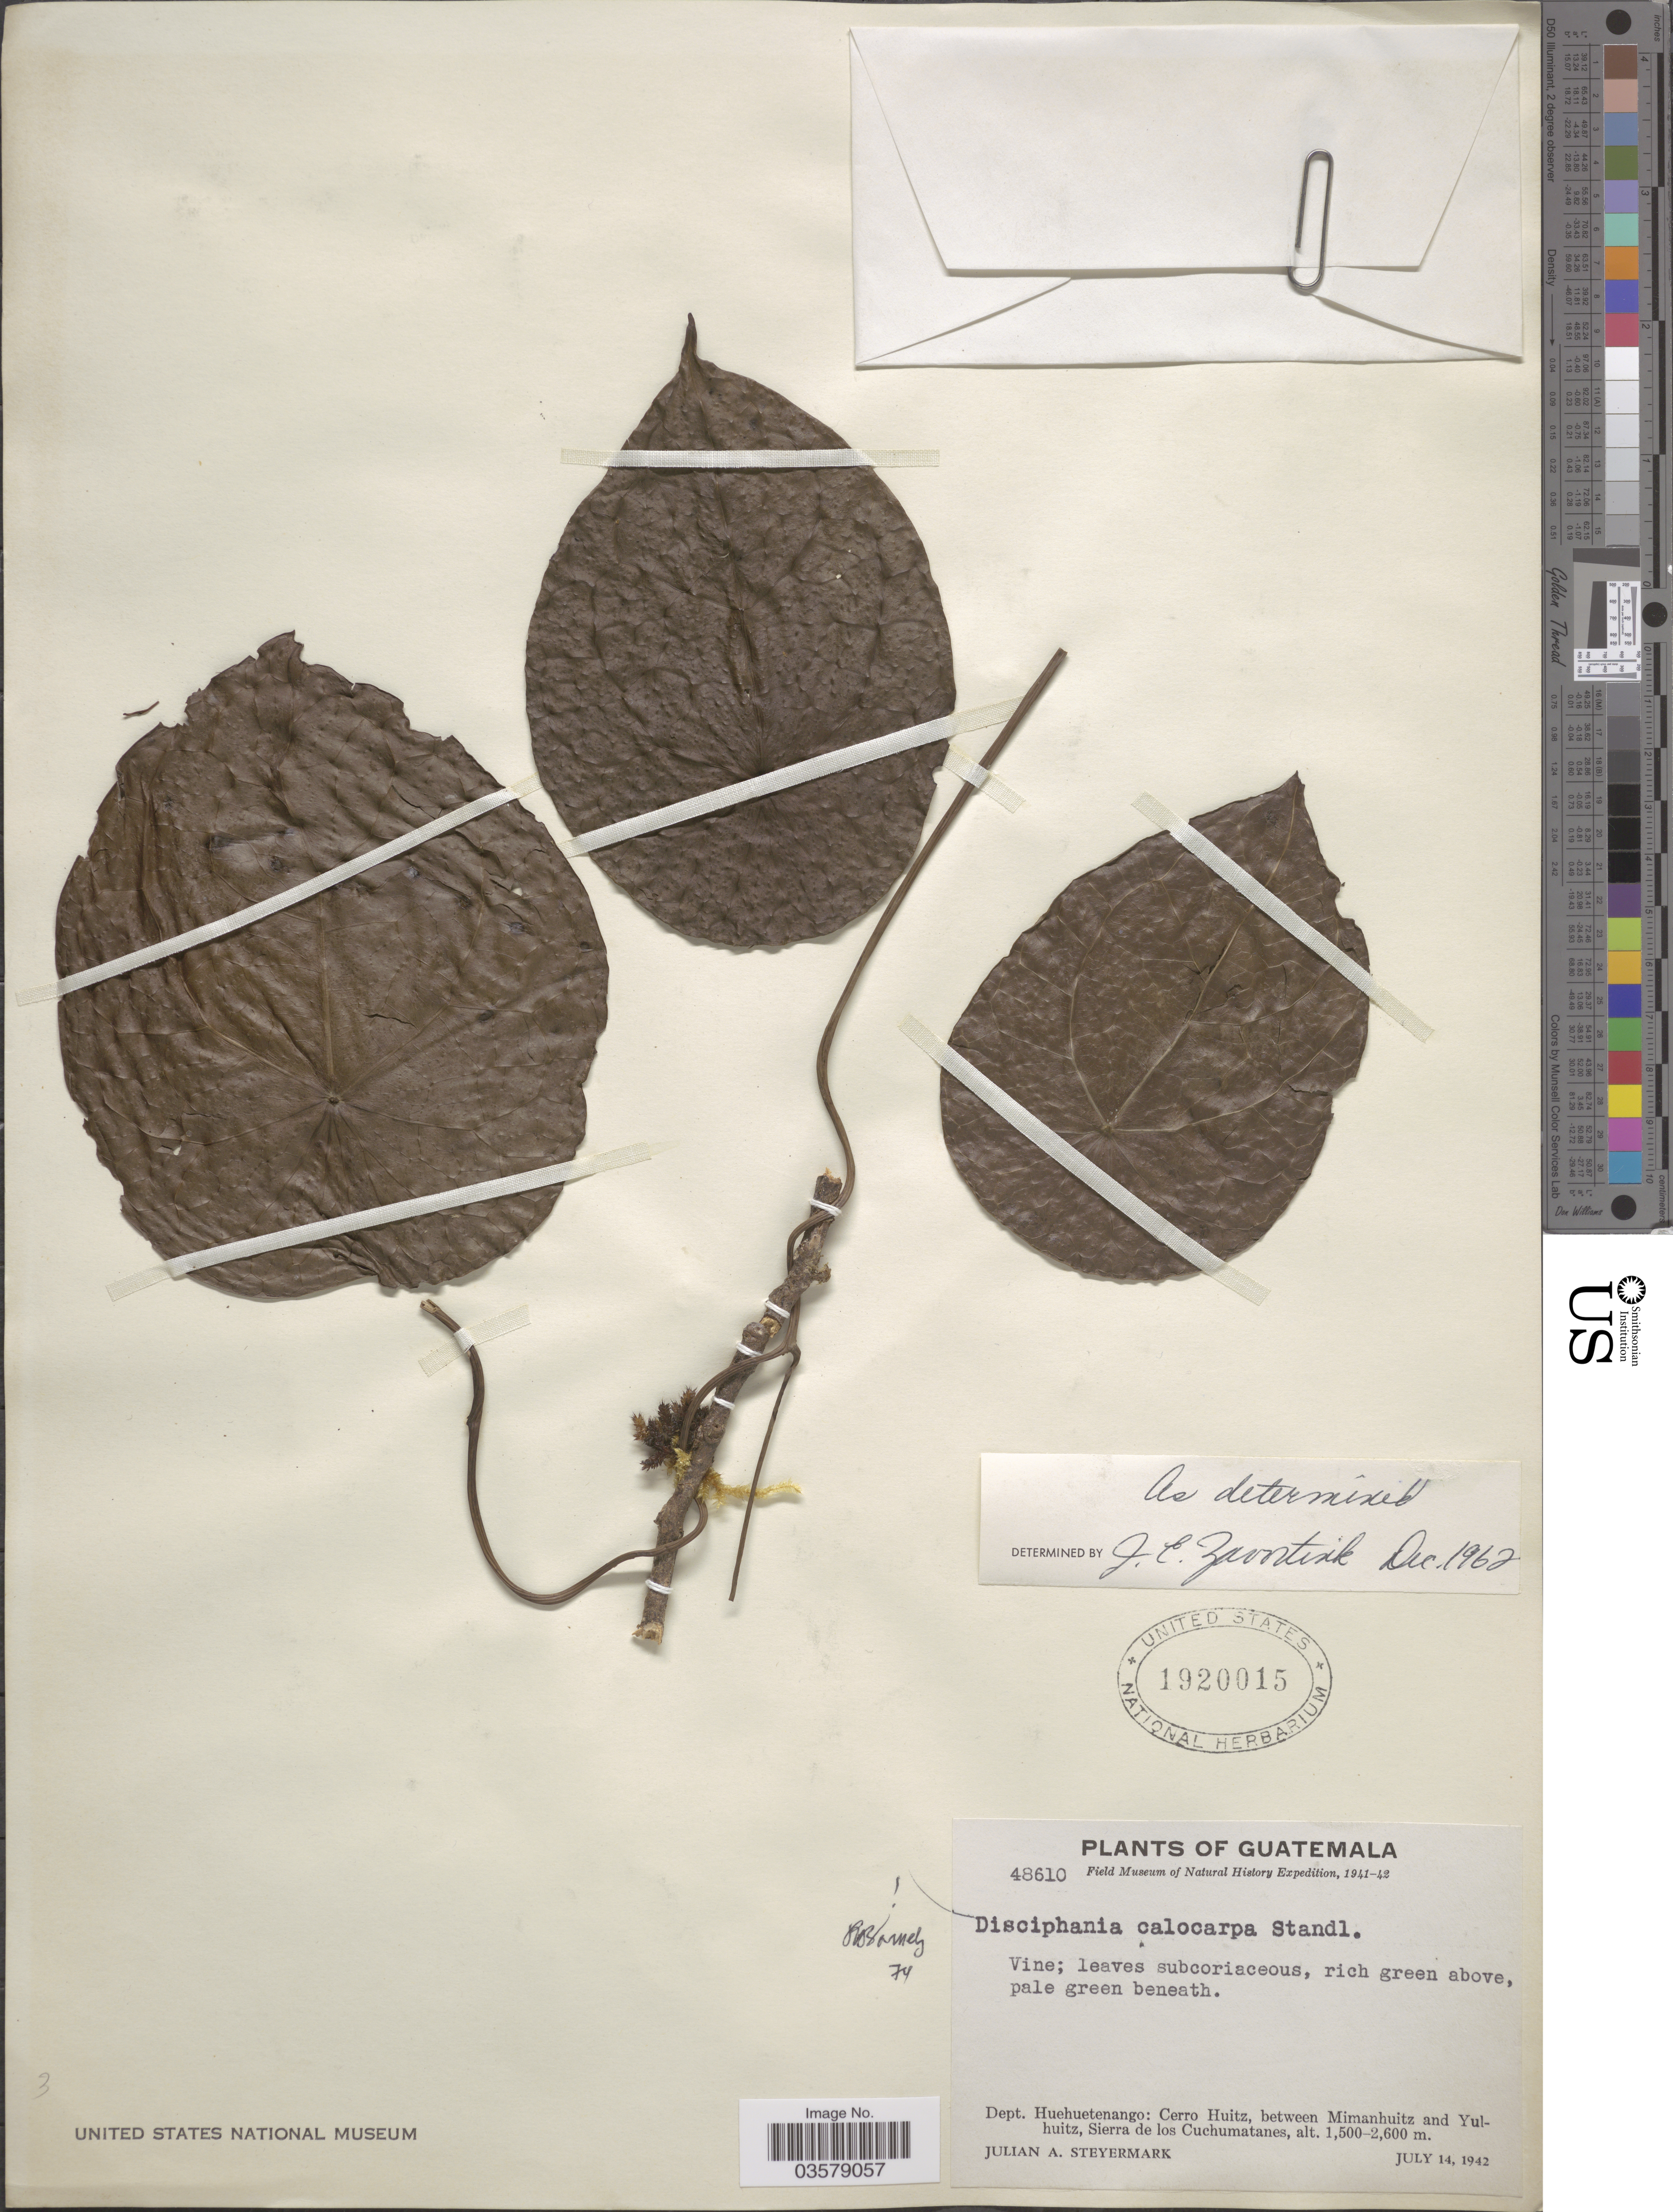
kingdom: Plantae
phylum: Tracheophyta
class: Magnoliopsida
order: Ranunculales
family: Menispermaceae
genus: Disciphania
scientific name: Disciphania calocarpa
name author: Standl.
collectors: J. Steyermark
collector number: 48610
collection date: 1942-07-14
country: Guatemala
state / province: Huehuetenango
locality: Dept. Huehuetenango: Cerro Huitz, between Mimanhuitz and Yulhuitz, Sierra de los Cuchumatanes.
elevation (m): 1500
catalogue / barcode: US 1920015